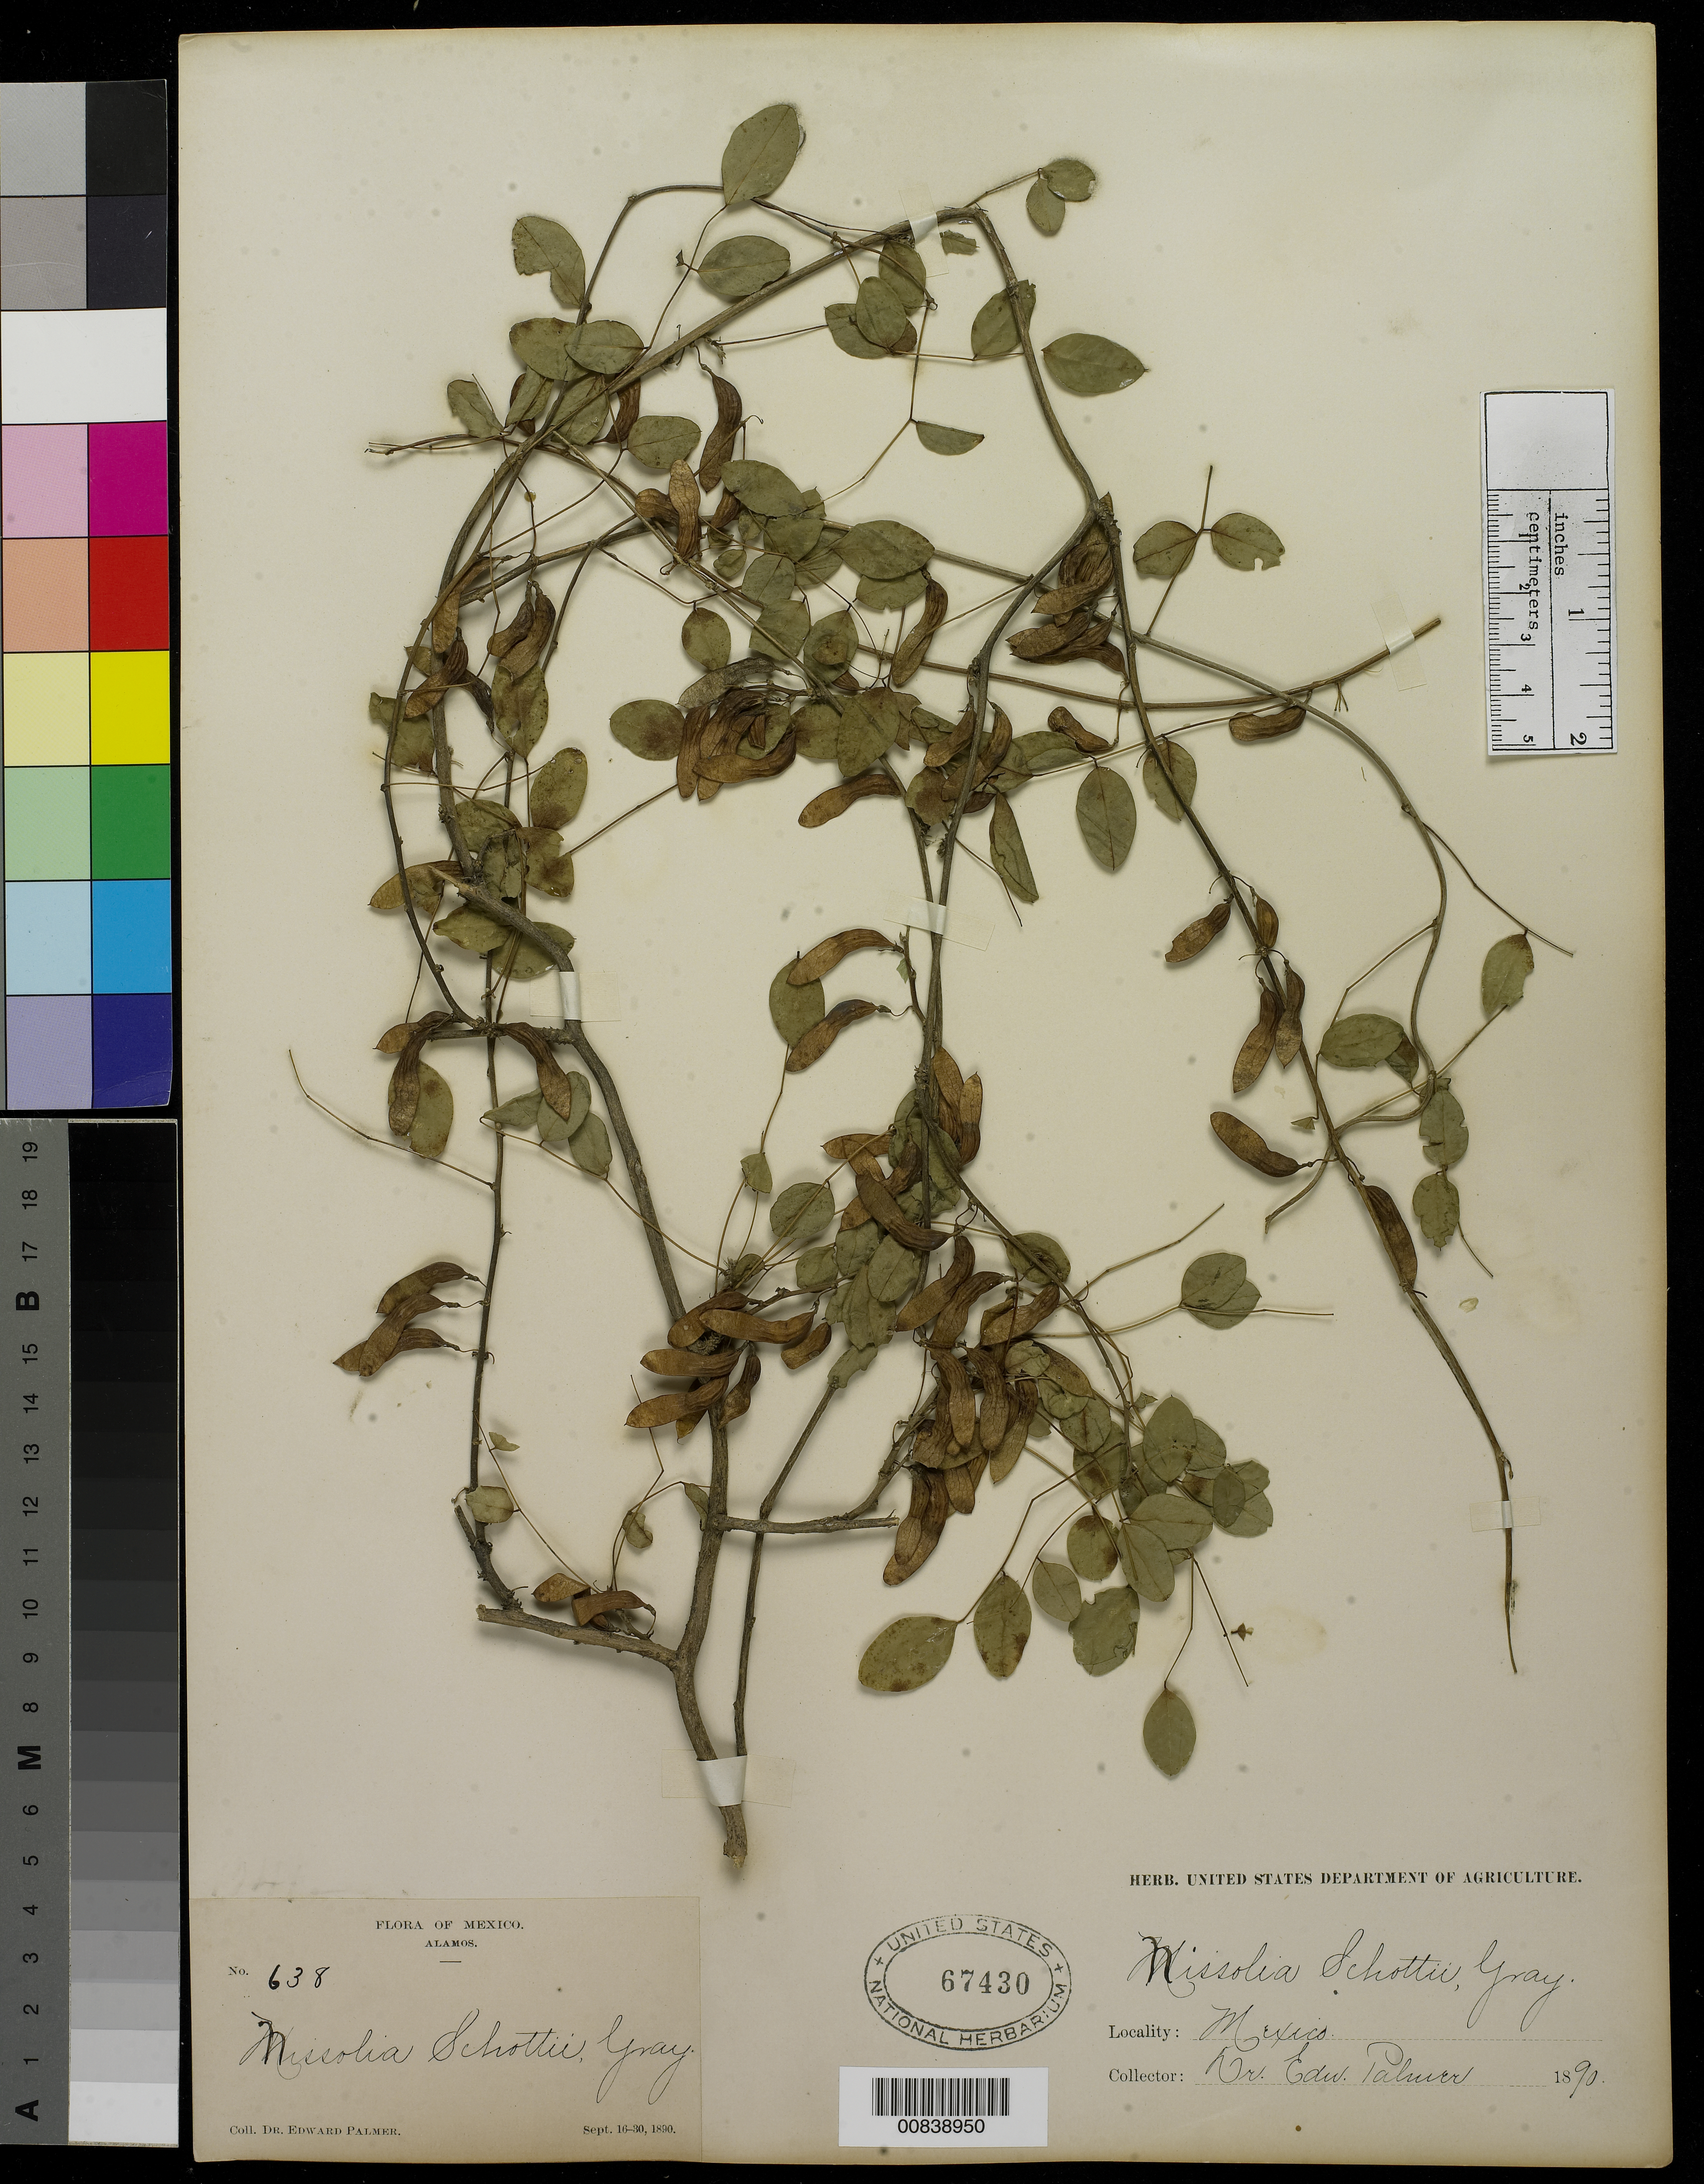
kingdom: Plantae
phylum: Tracheophyta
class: Magnoliopsida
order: Fabales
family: Fabaceae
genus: Nissolia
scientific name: Nissolia schottii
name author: A. Gray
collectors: E. Palmer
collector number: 638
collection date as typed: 16 Sep 1890 to 30 Sep 1890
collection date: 1890-09-16/1890-09-30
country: Mexico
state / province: Sonora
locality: Alamos, Sonora.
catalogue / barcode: US 67430